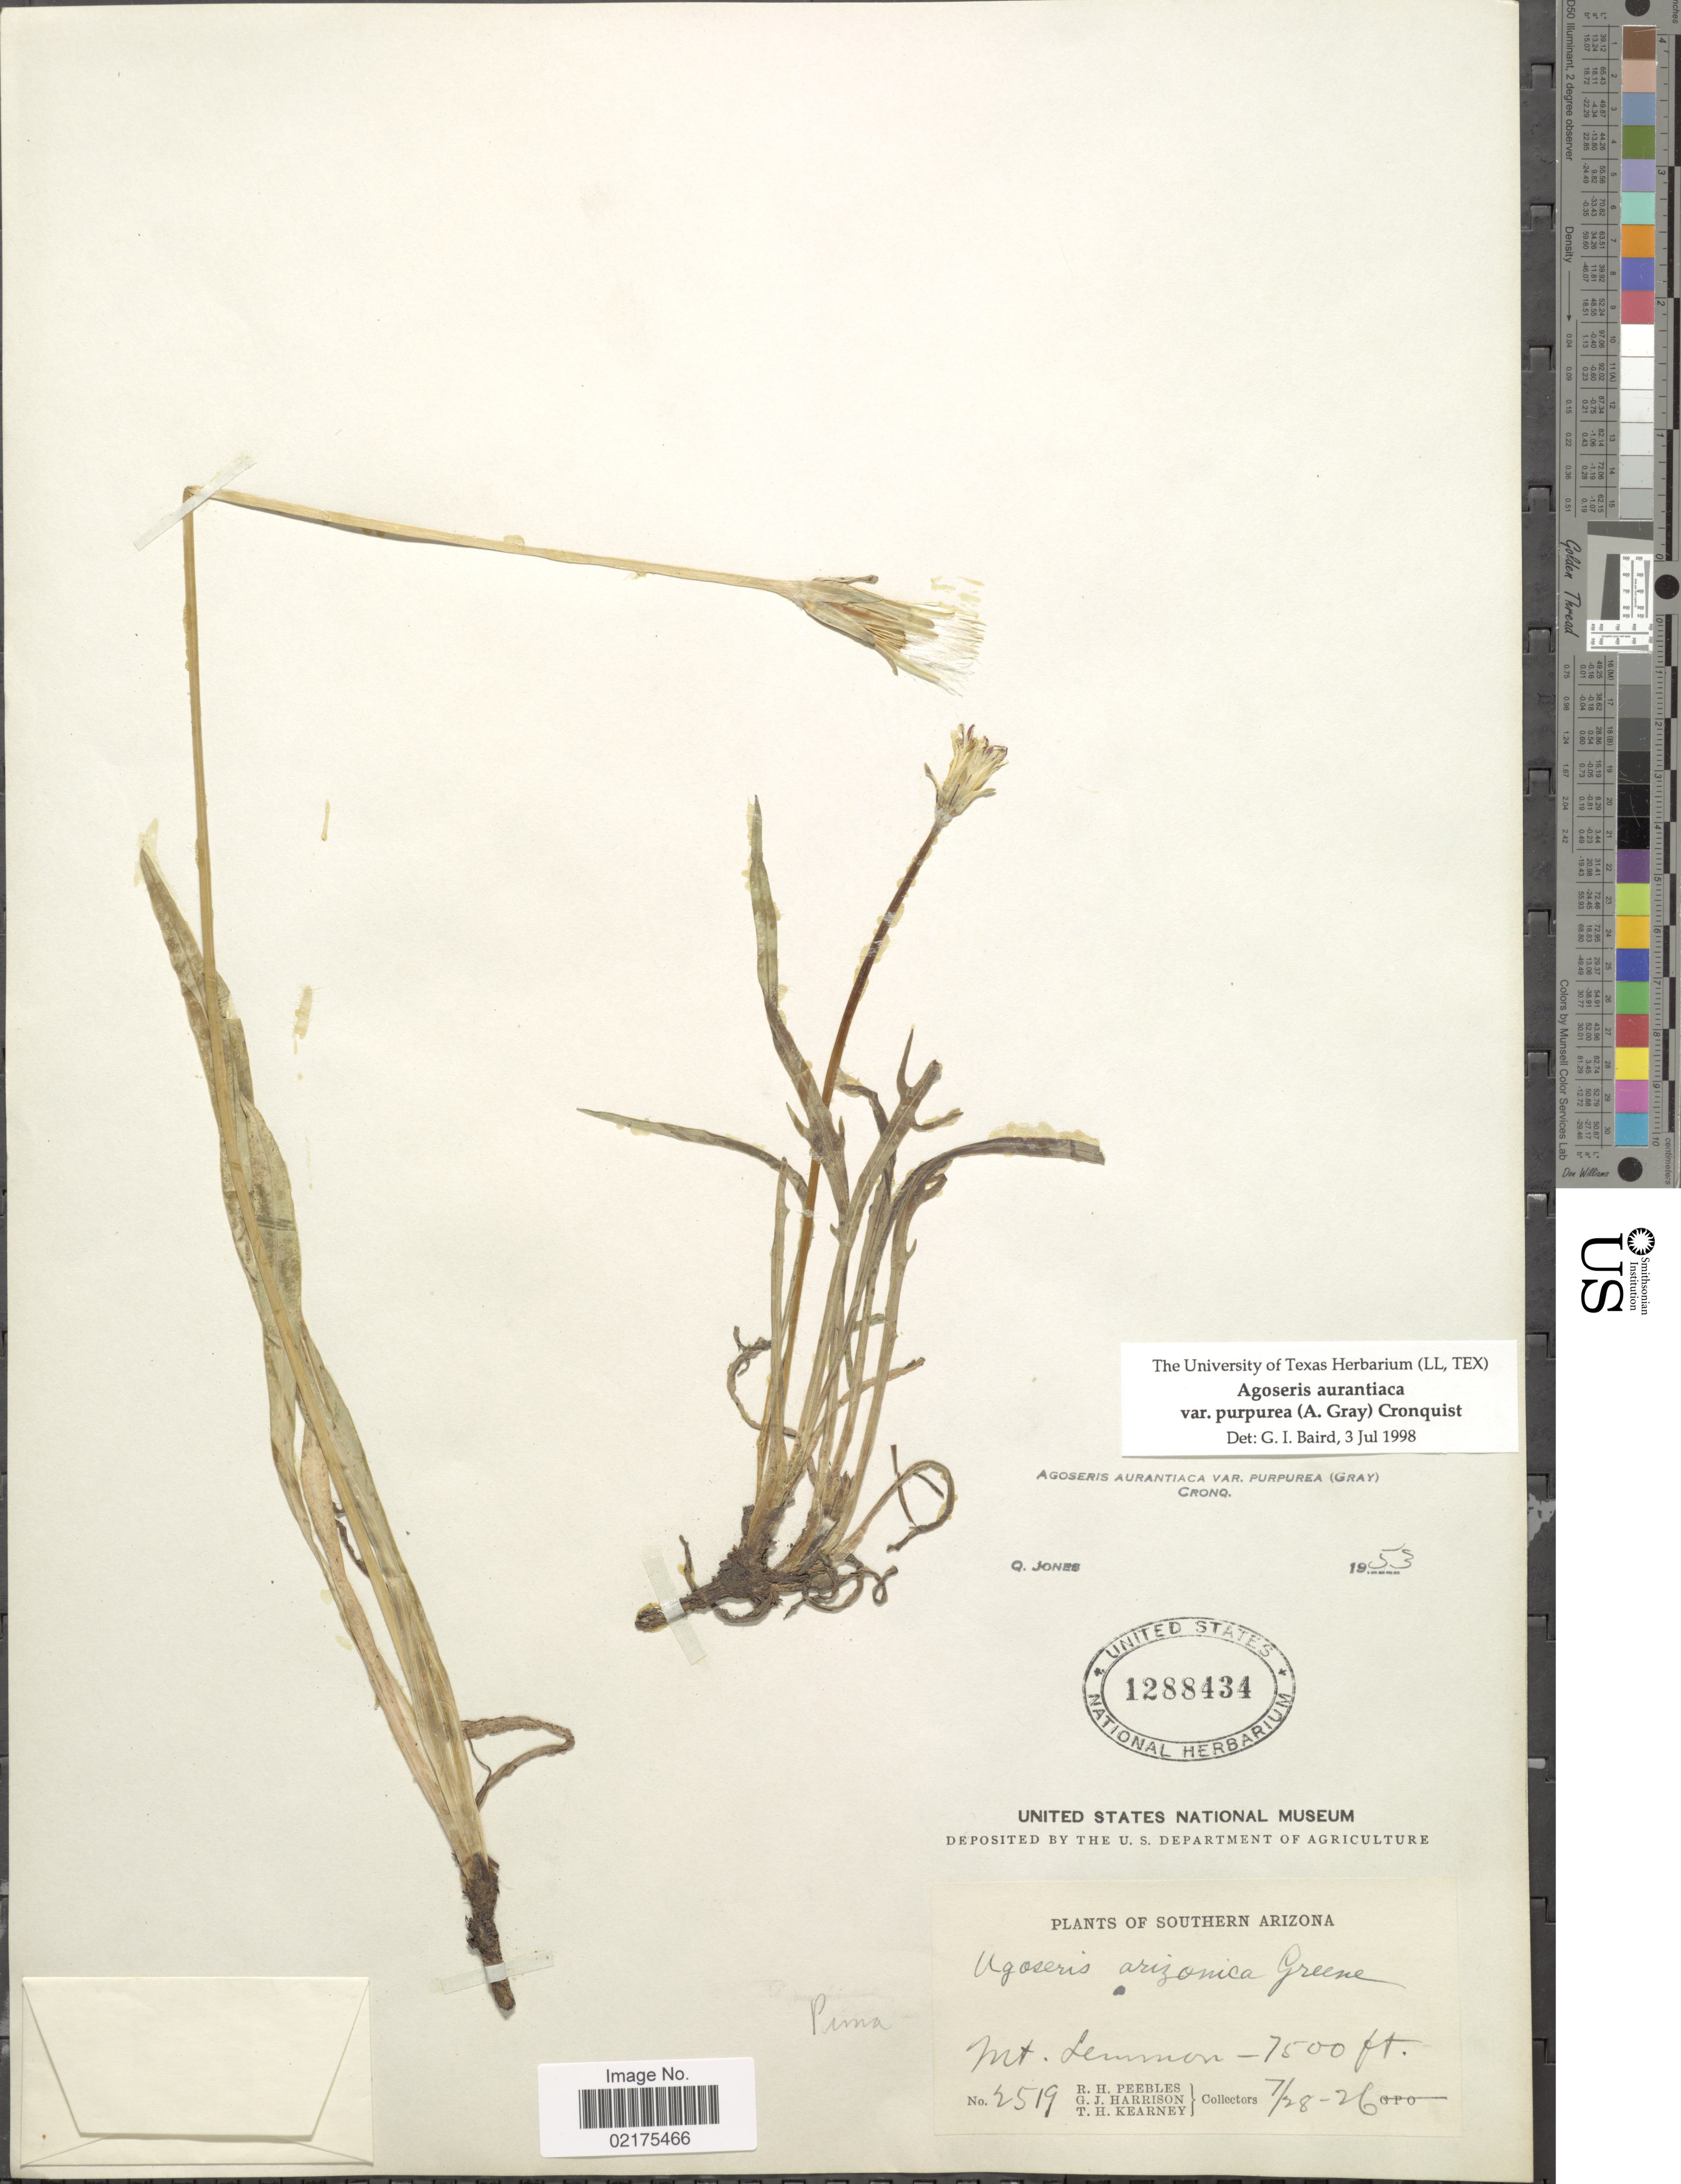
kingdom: Plantae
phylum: Tracheophyta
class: Magnoliopsida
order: Asterales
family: Asteraceae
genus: Agoseris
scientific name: Agoseris aurantiaca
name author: (Hook.) Greene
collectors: R. H. Peebles, G. J. Harrison & T. H. Kearney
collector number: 2519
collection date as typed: Transcribed d/m/y: 28/7/26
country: United States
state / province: Arizona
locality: Southern Arizona: Mt Lemmon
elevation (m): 2286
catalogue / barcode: US 1288434